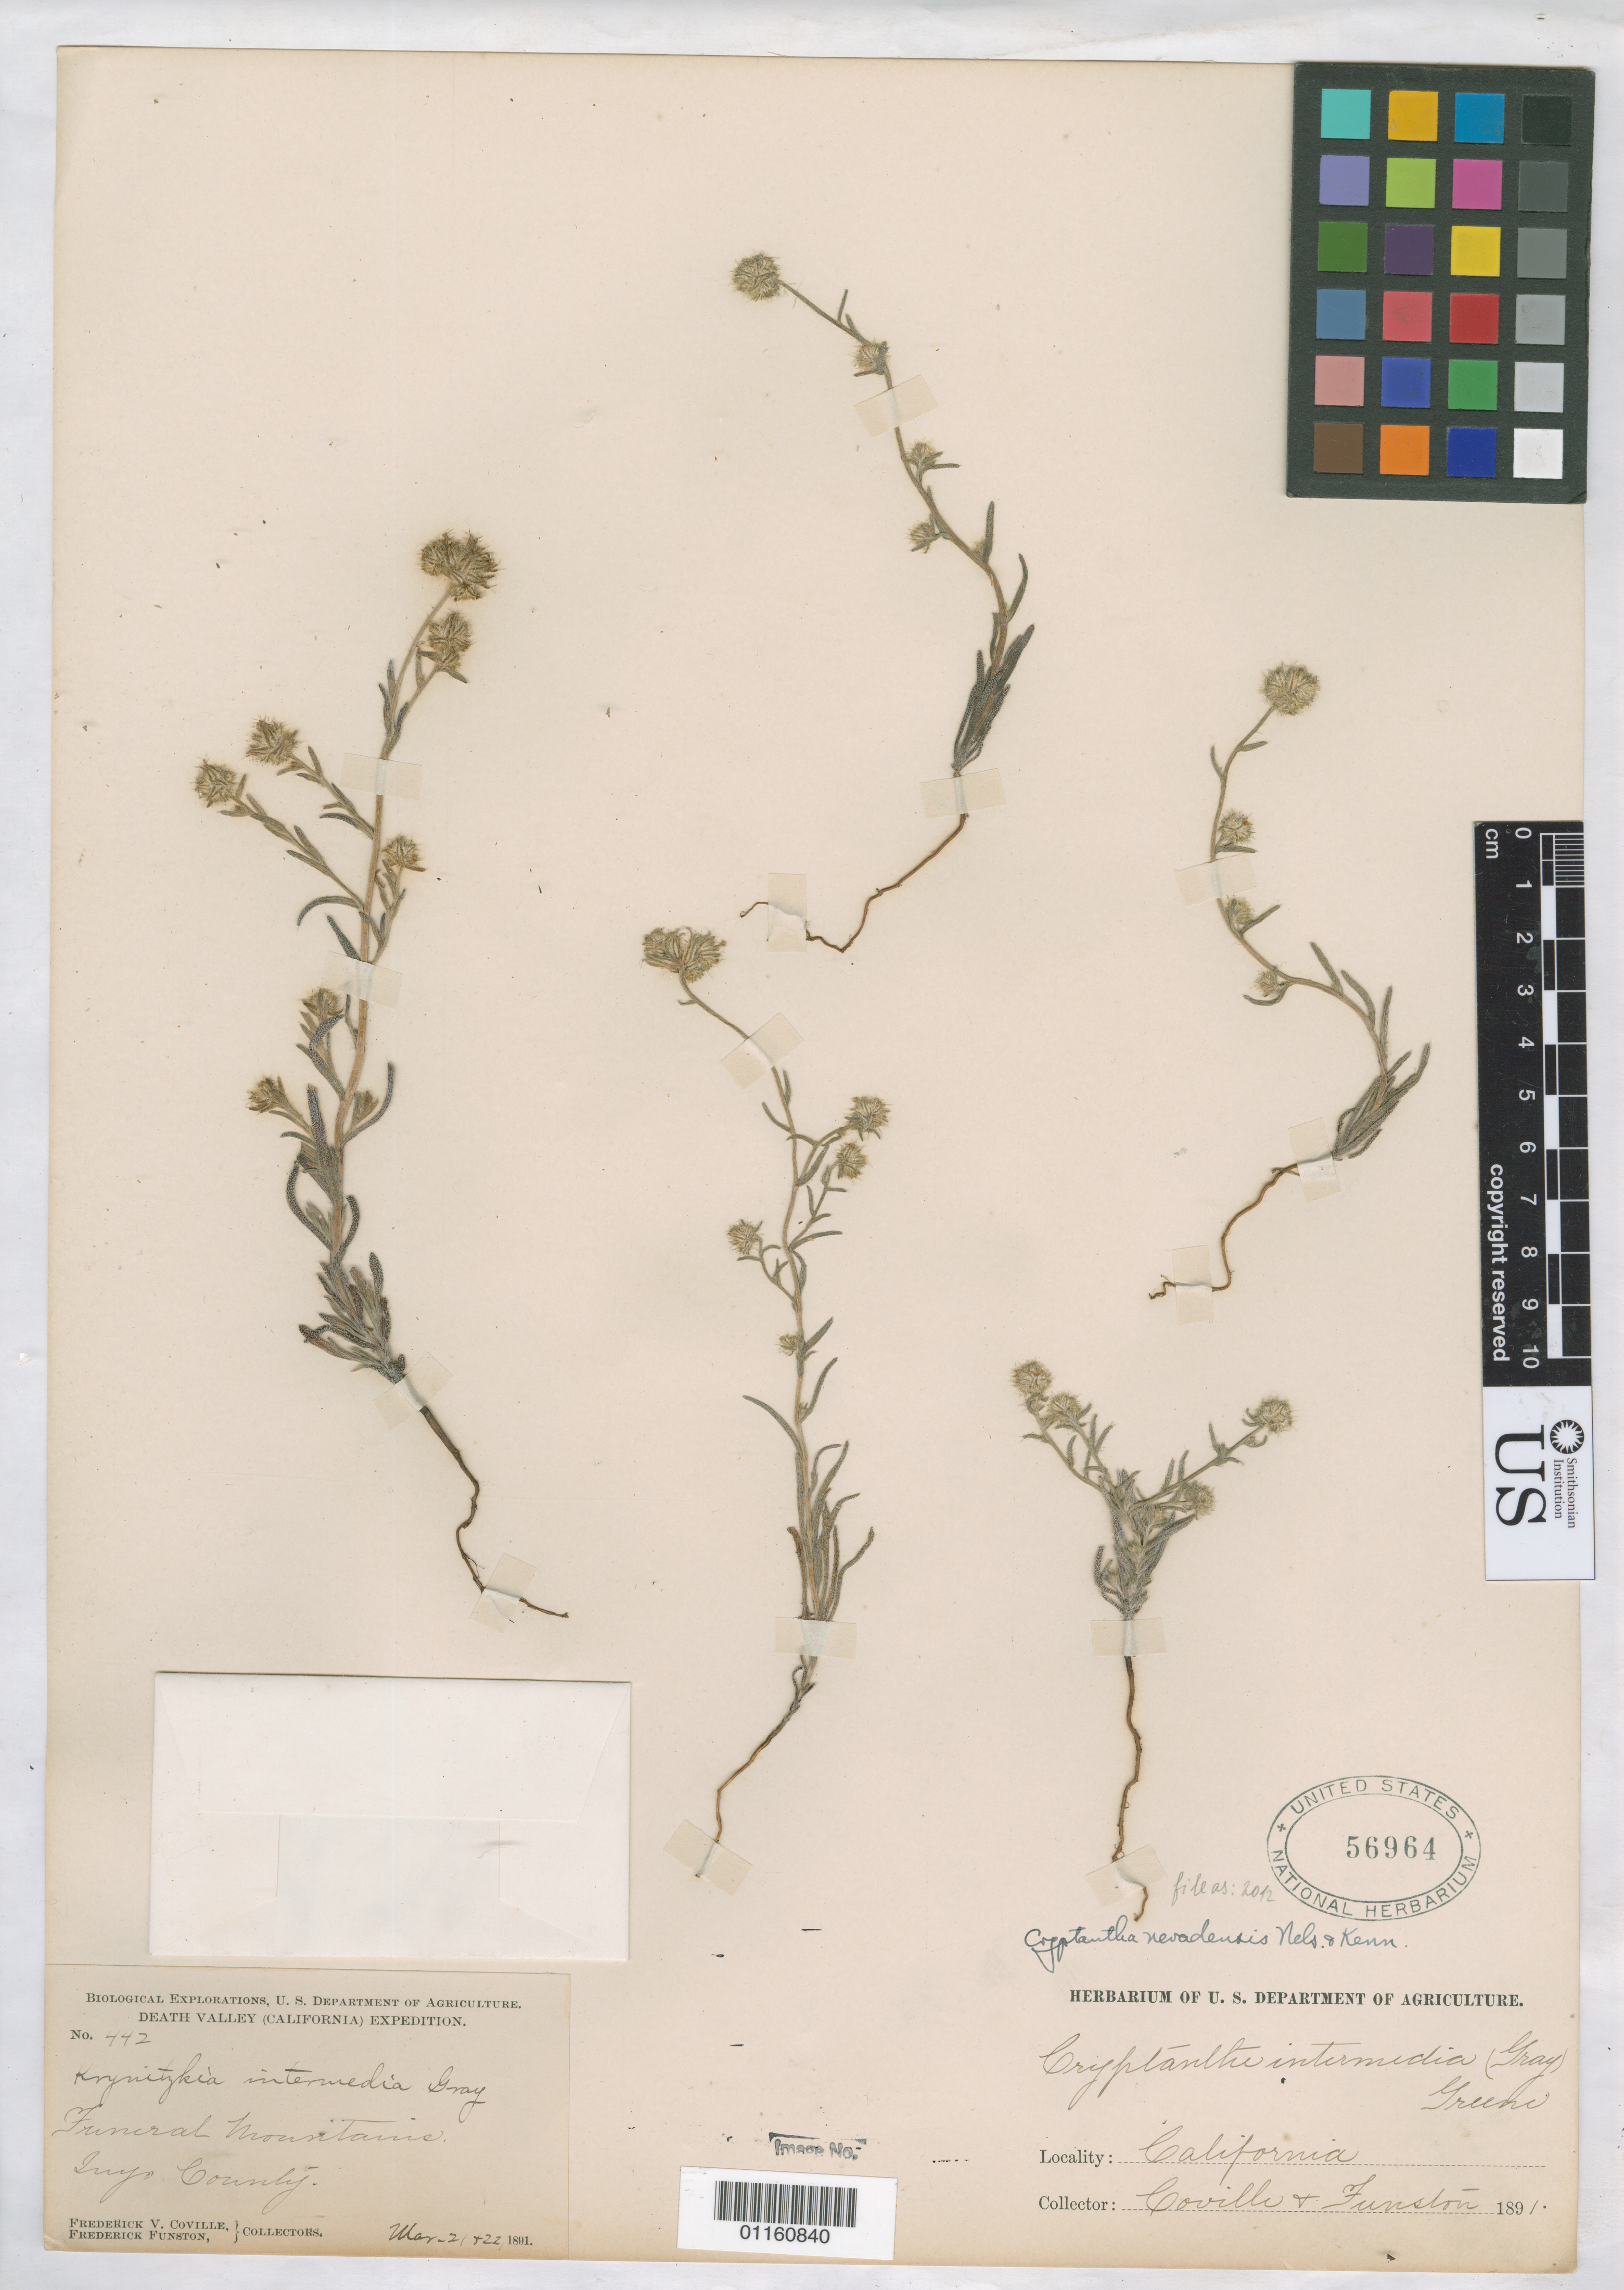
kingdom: Plantae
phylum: Tracheophyta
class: Magnoliopsida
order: Boraginales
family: Boraginaceae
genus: Cryptantha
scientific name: Cryptantha nevadensis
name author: A. Nelson & P.B. Kenn.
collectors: F. V. Coville & F. Funston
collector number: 442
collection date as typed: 21 Mar 1891 and 22 Mar 1891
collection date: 1891-03-21,1891-03-22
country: United States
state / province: California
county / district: Inyo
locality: Funeral Mountains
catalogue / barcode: US 56964